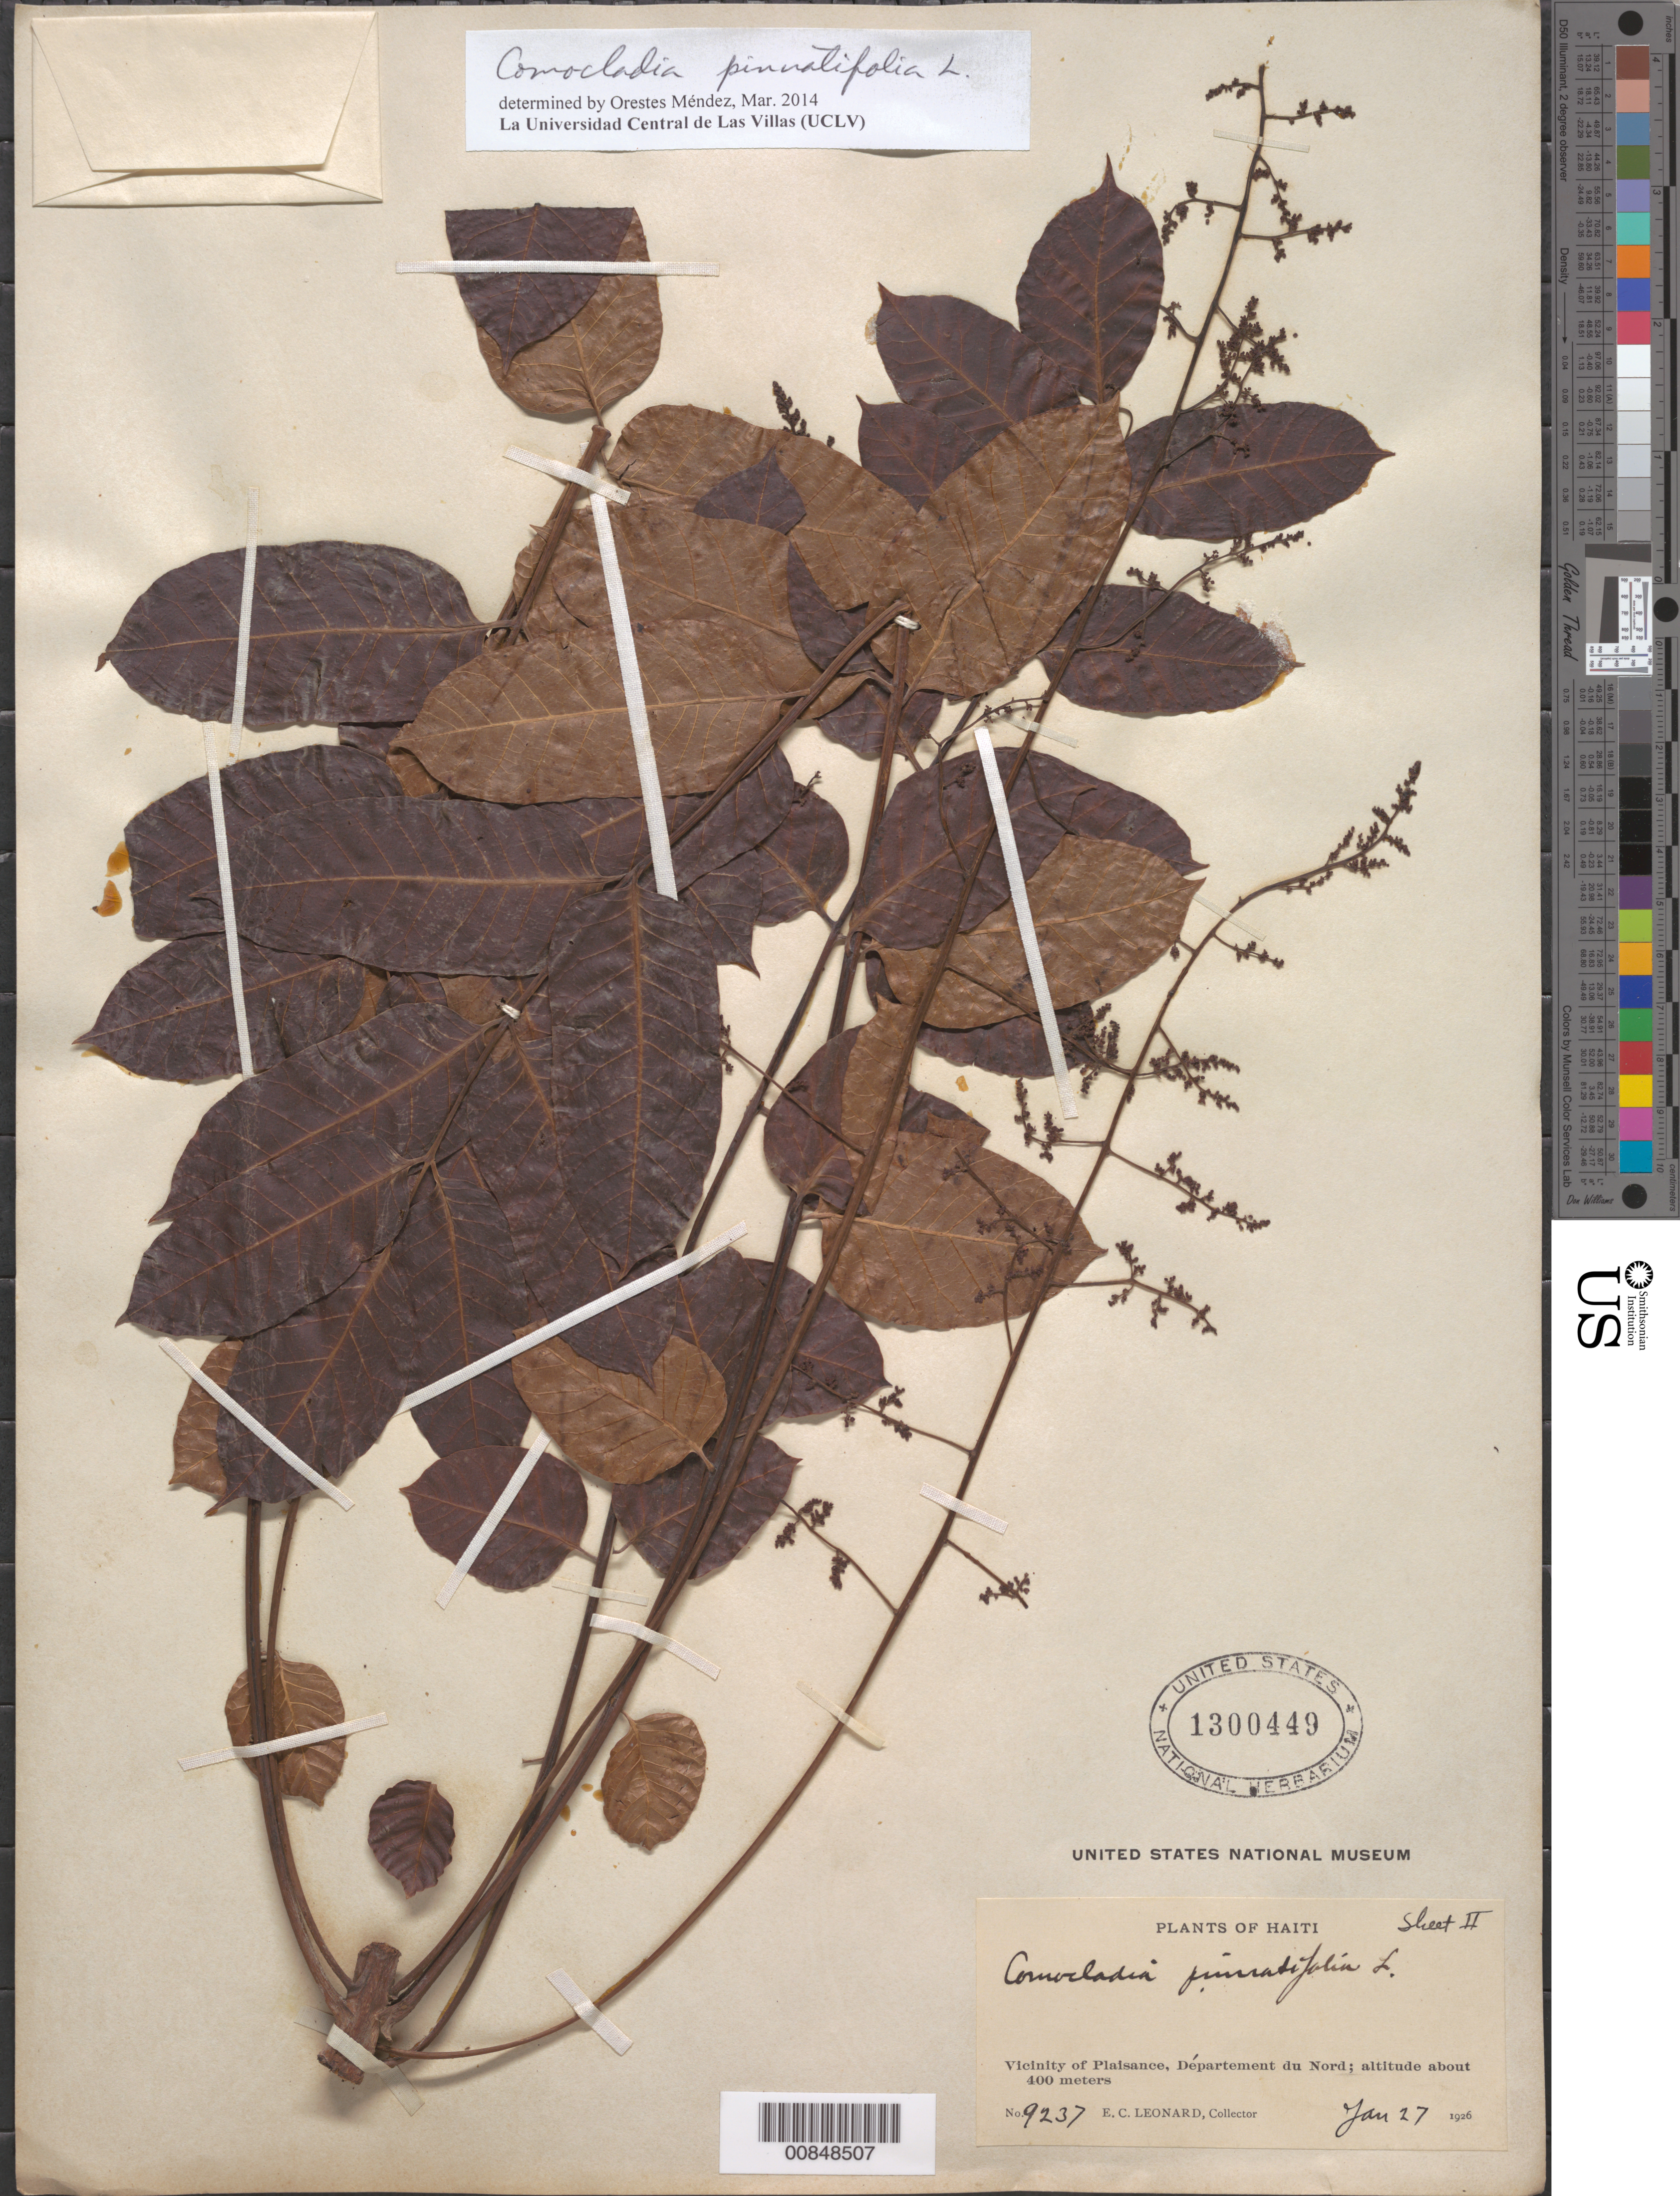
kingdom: Plantae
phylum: Tracheophyta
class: Magnoliopsida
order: Sapindales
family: Anacardiaceae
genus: Comocladia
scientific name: Comocladia pinnatifolia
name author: L.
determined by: Méndez, Orestes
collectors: E. C. Leonard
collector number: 9237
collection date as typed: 27 Jan 1926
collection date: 1926-01-27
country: Haiti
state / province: Nord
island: Hispaniola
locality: Vicinity of Plaisance, SW of town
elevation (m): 400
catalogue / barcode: US 1300449